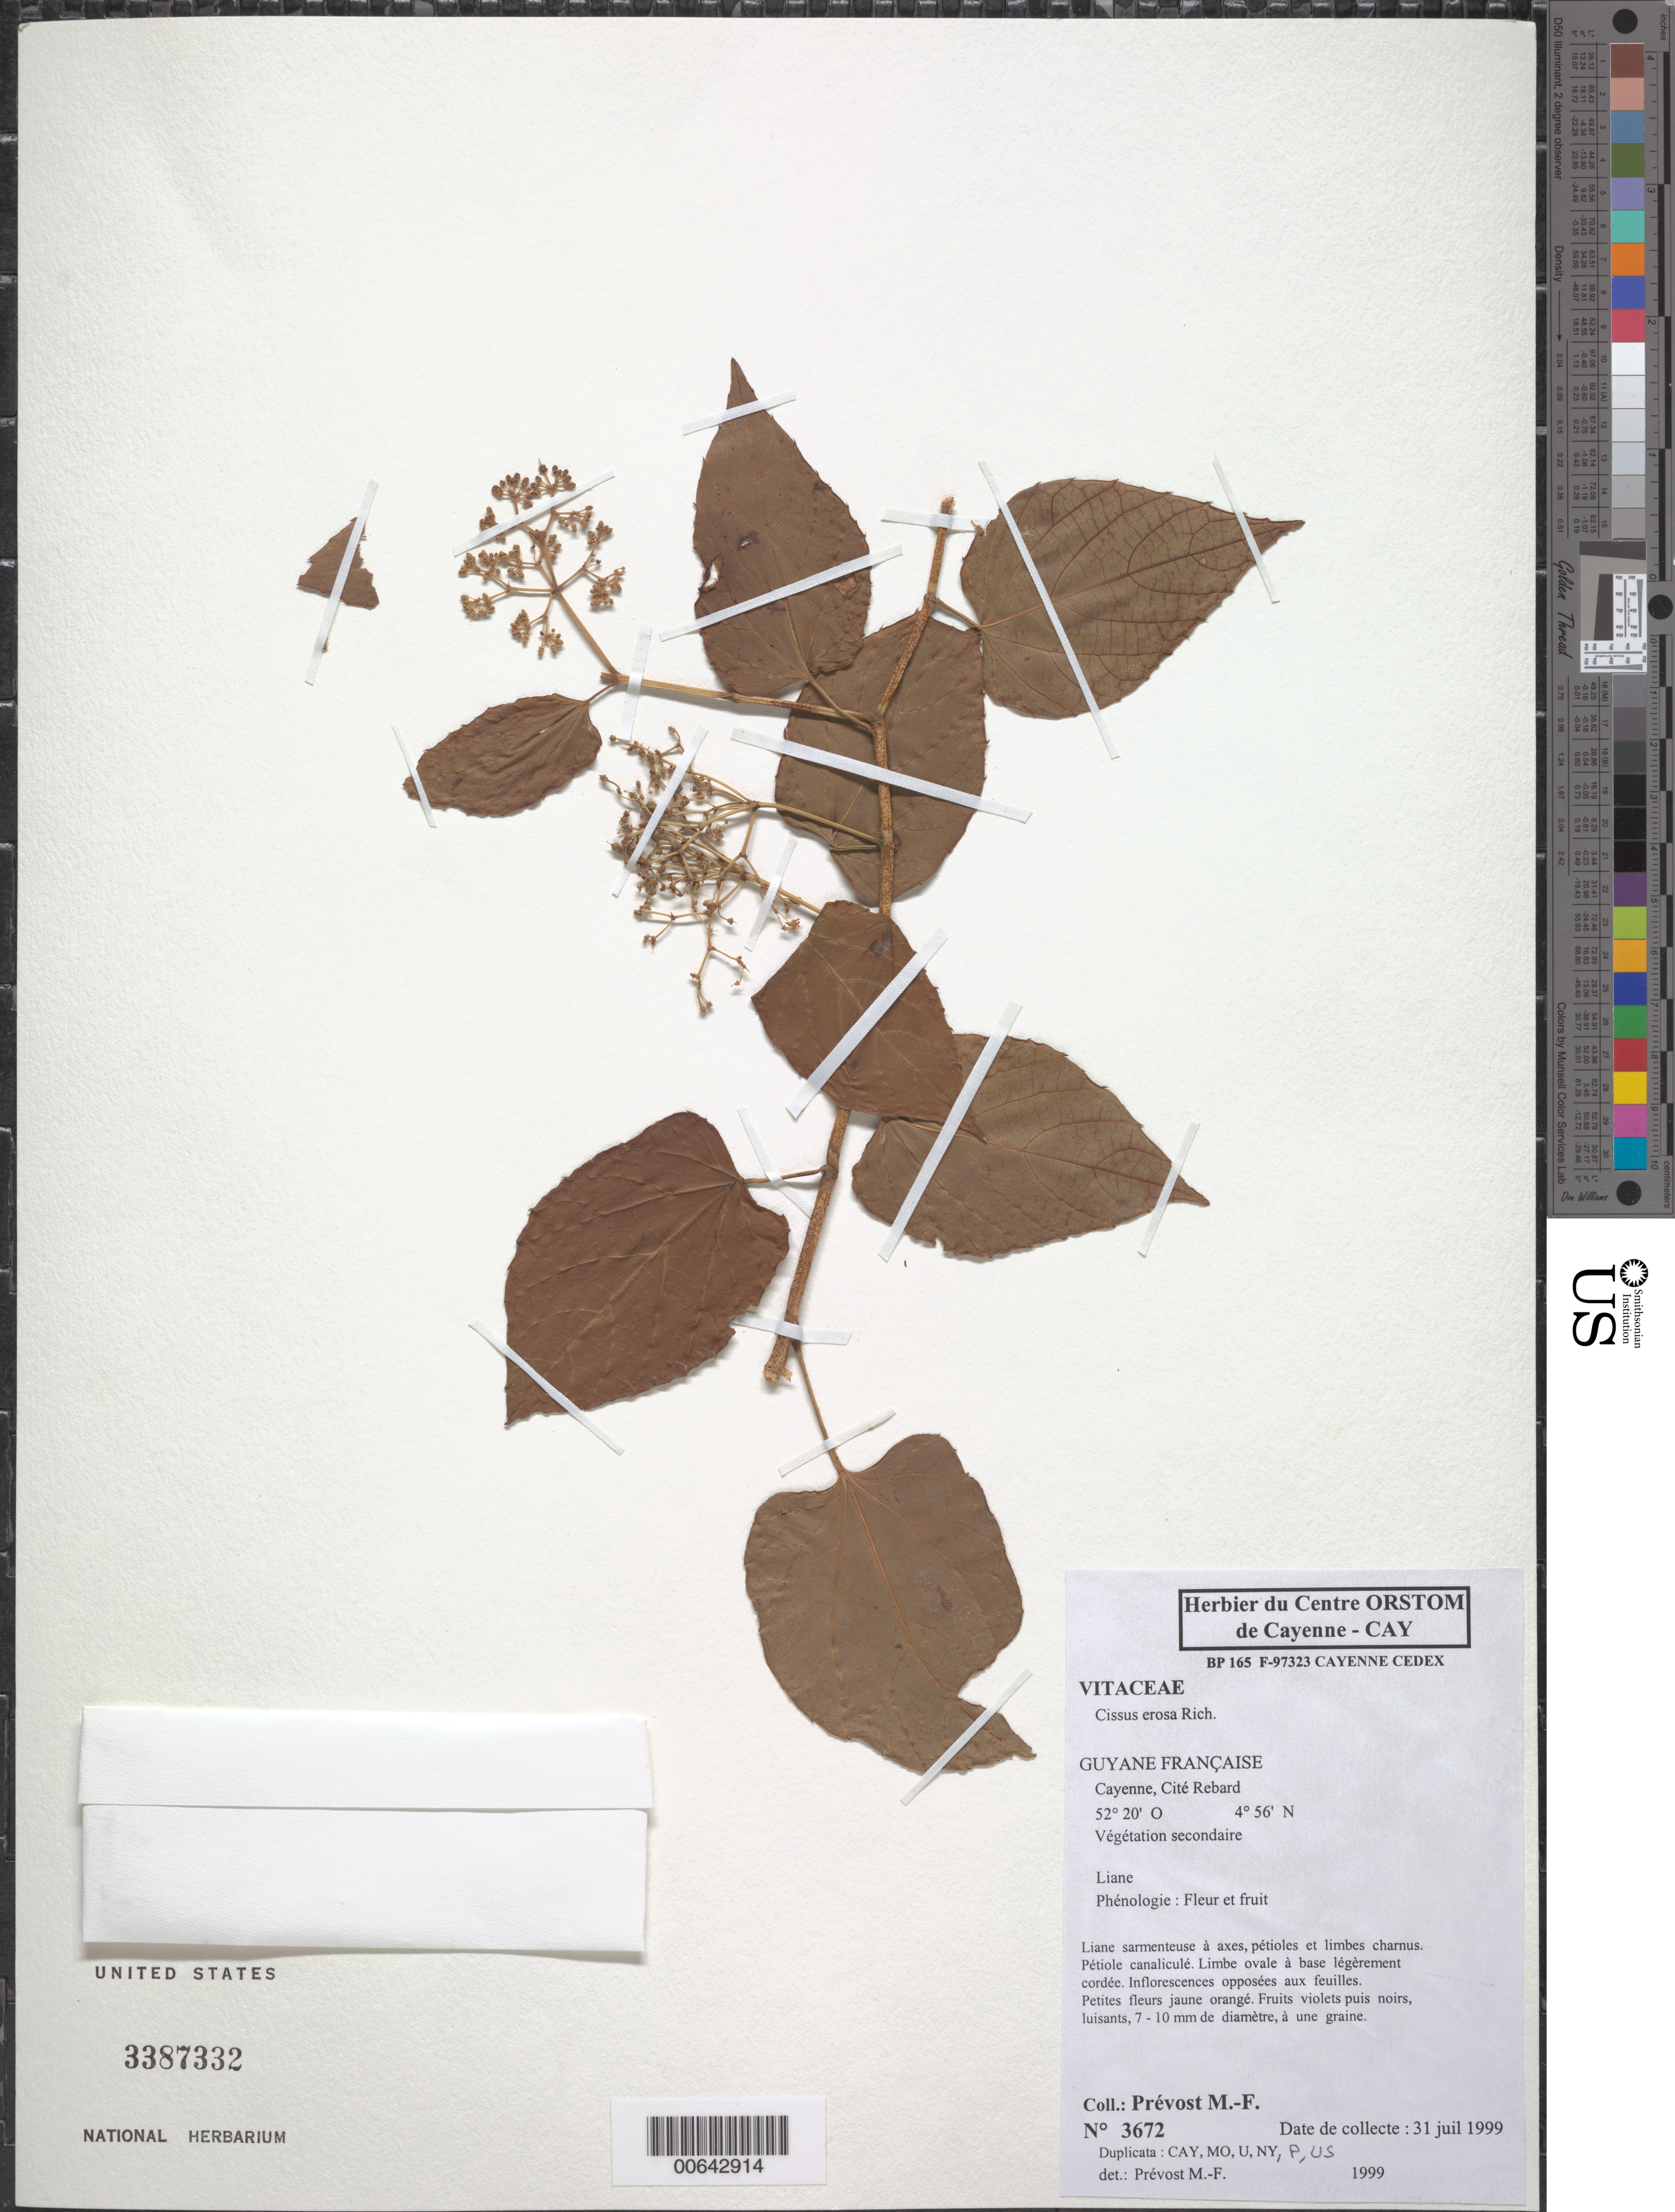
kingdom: Plantae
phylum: Tracheophyta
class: Magnoliopsida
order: Vitales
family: Vitaceae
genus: Cissus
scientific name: Cissus erosa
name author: Rich.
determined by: Prévost, M.-F.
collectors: M.-F. Prévost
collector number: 3672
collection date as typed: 31-Jul-99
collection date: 1999-07-31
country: French Guiana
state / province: Cayenne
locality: Cayenne, Cité Rebard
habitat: Secondary vegetation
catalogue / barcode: US 3387332